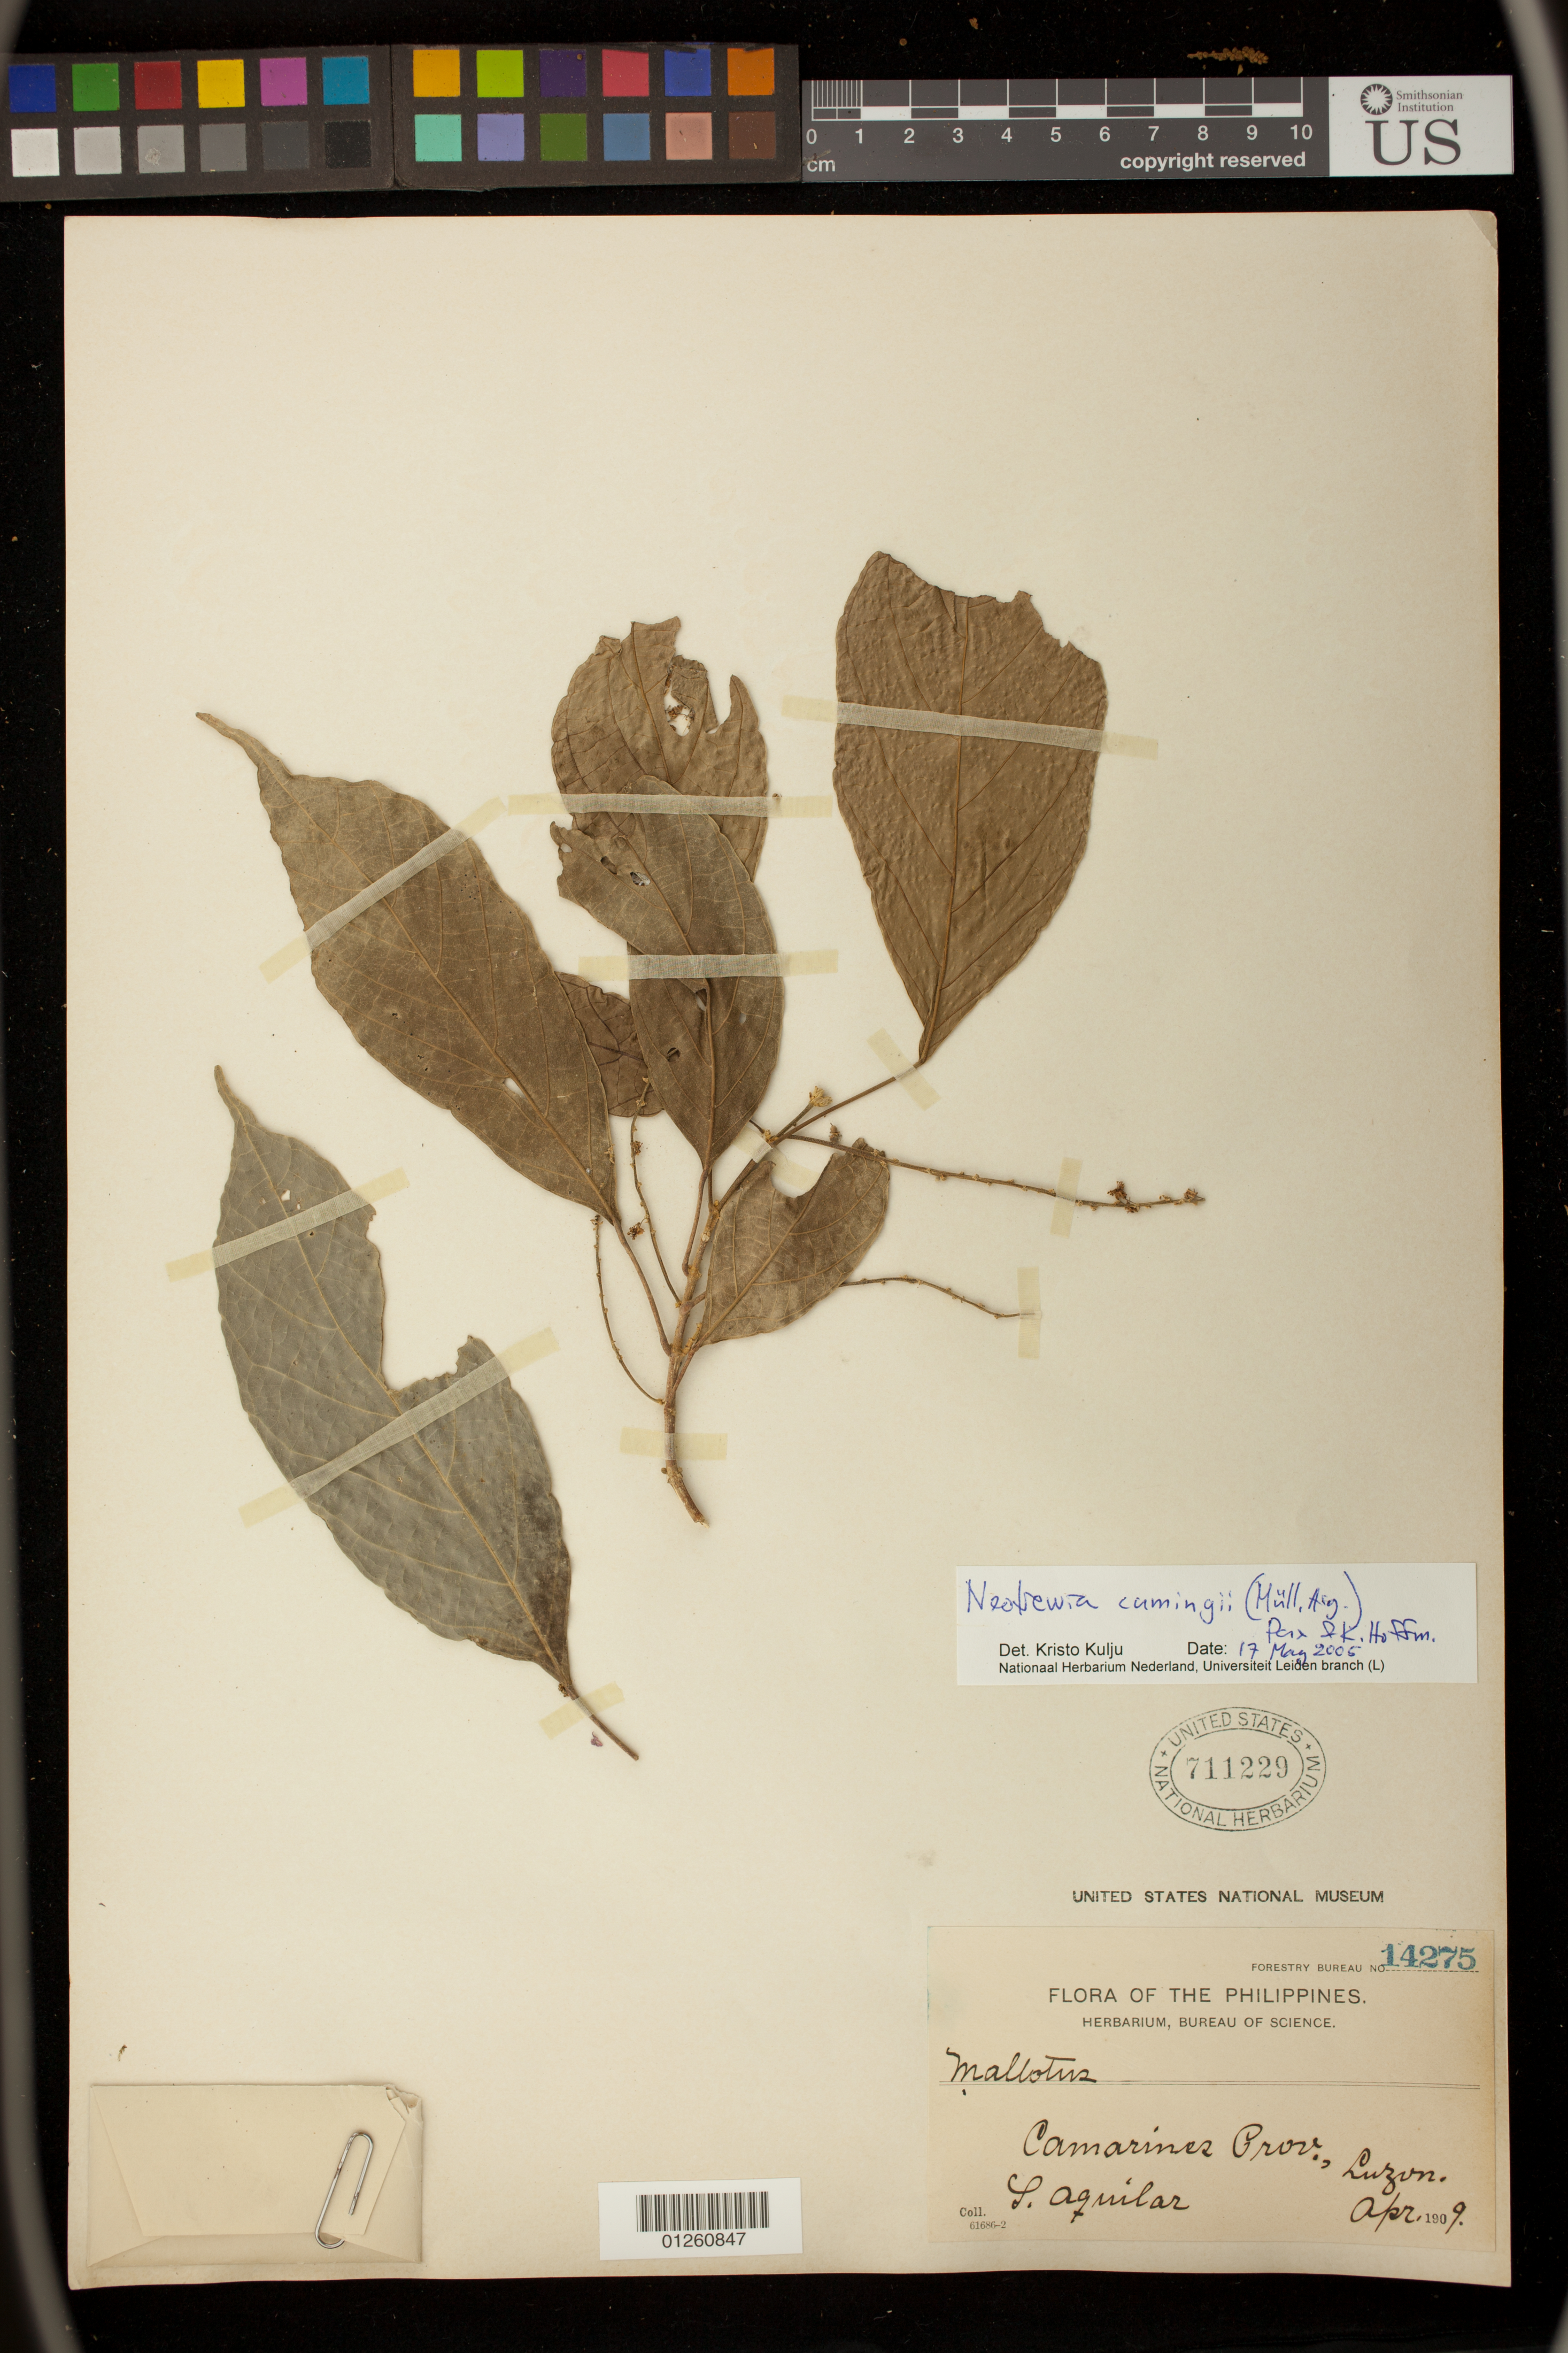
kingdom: Plantae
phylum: Tracheophyta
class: Magnoliopsida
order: Malpighiales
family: Euphorbiaceae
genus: Mallotus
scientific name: Mallotus cumingii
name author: Müll. Arg.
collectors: S. Aguilar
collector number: For. Bur. 14275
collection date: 1909-04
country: Philippines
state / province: Bicol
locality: Camarines Prov., Luzon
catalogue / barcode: US 711229